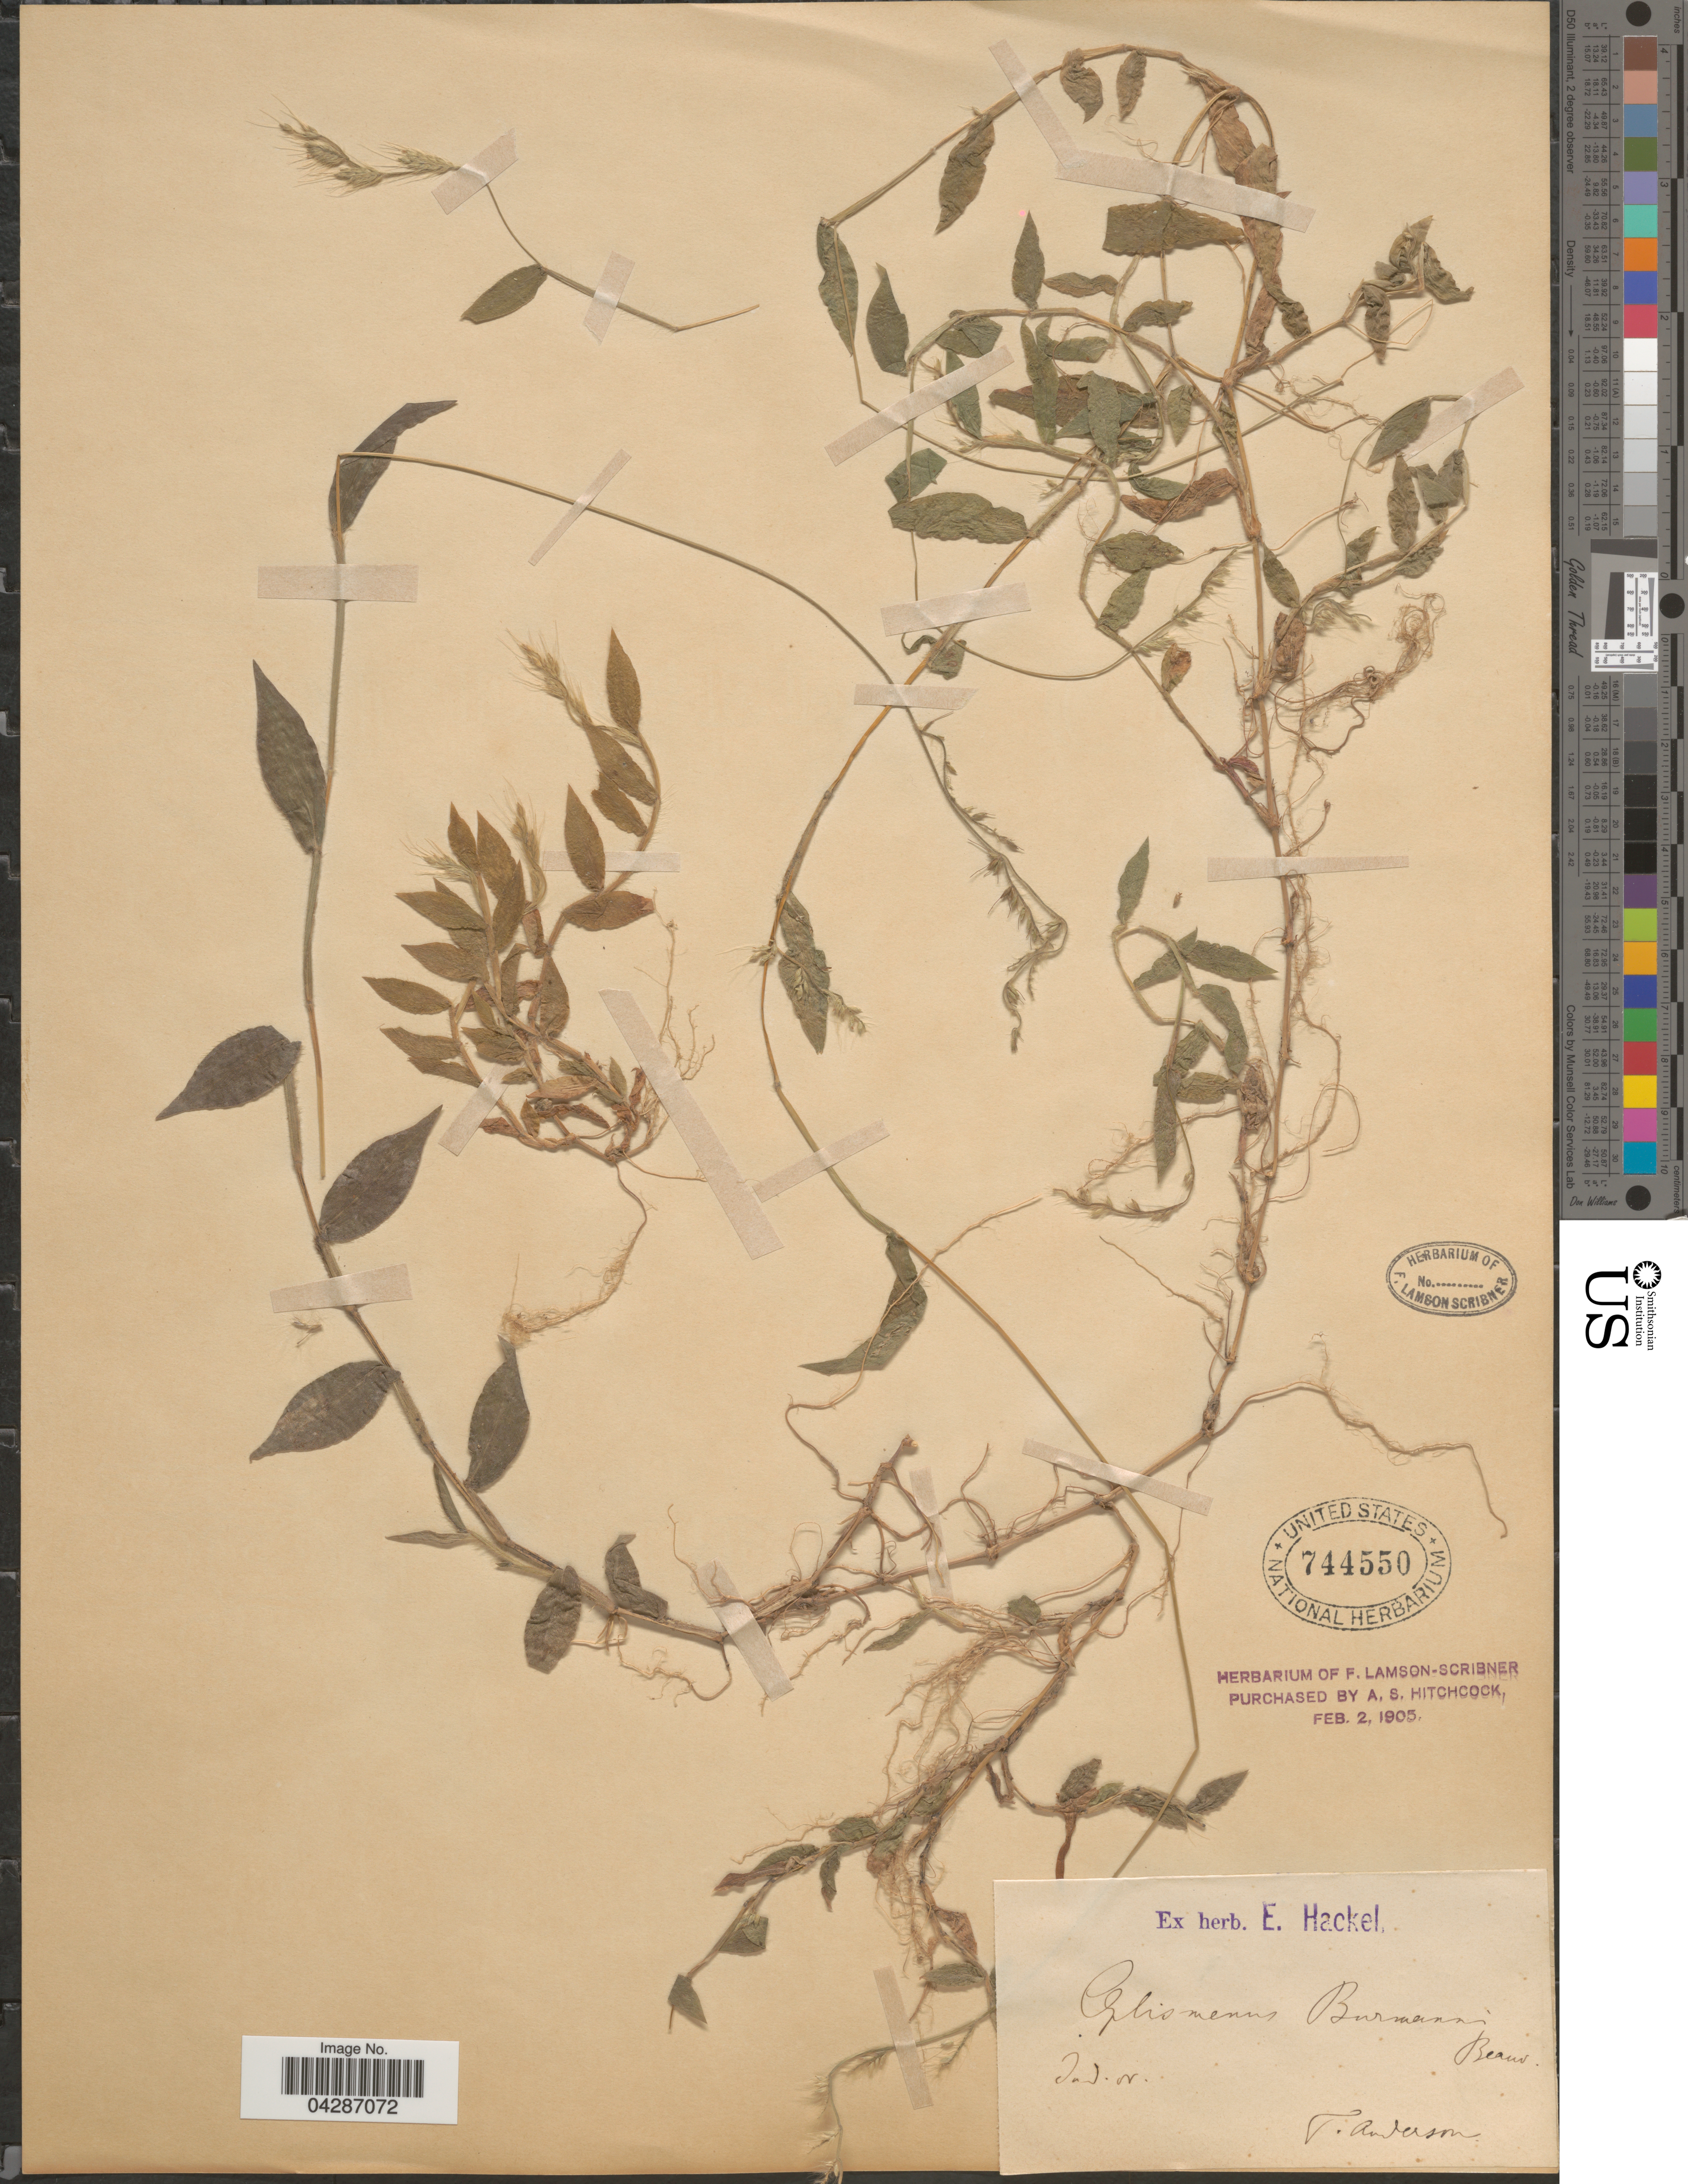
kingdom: Plantae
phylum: Tracheophyta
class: Liliopsida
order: Poales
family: Poaceae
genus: Oplismenus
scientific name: Oplismenus burmannii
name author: (Retz.) P. Beauv.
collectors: T. Anderson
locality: Ind. or.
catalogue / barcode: US 744550